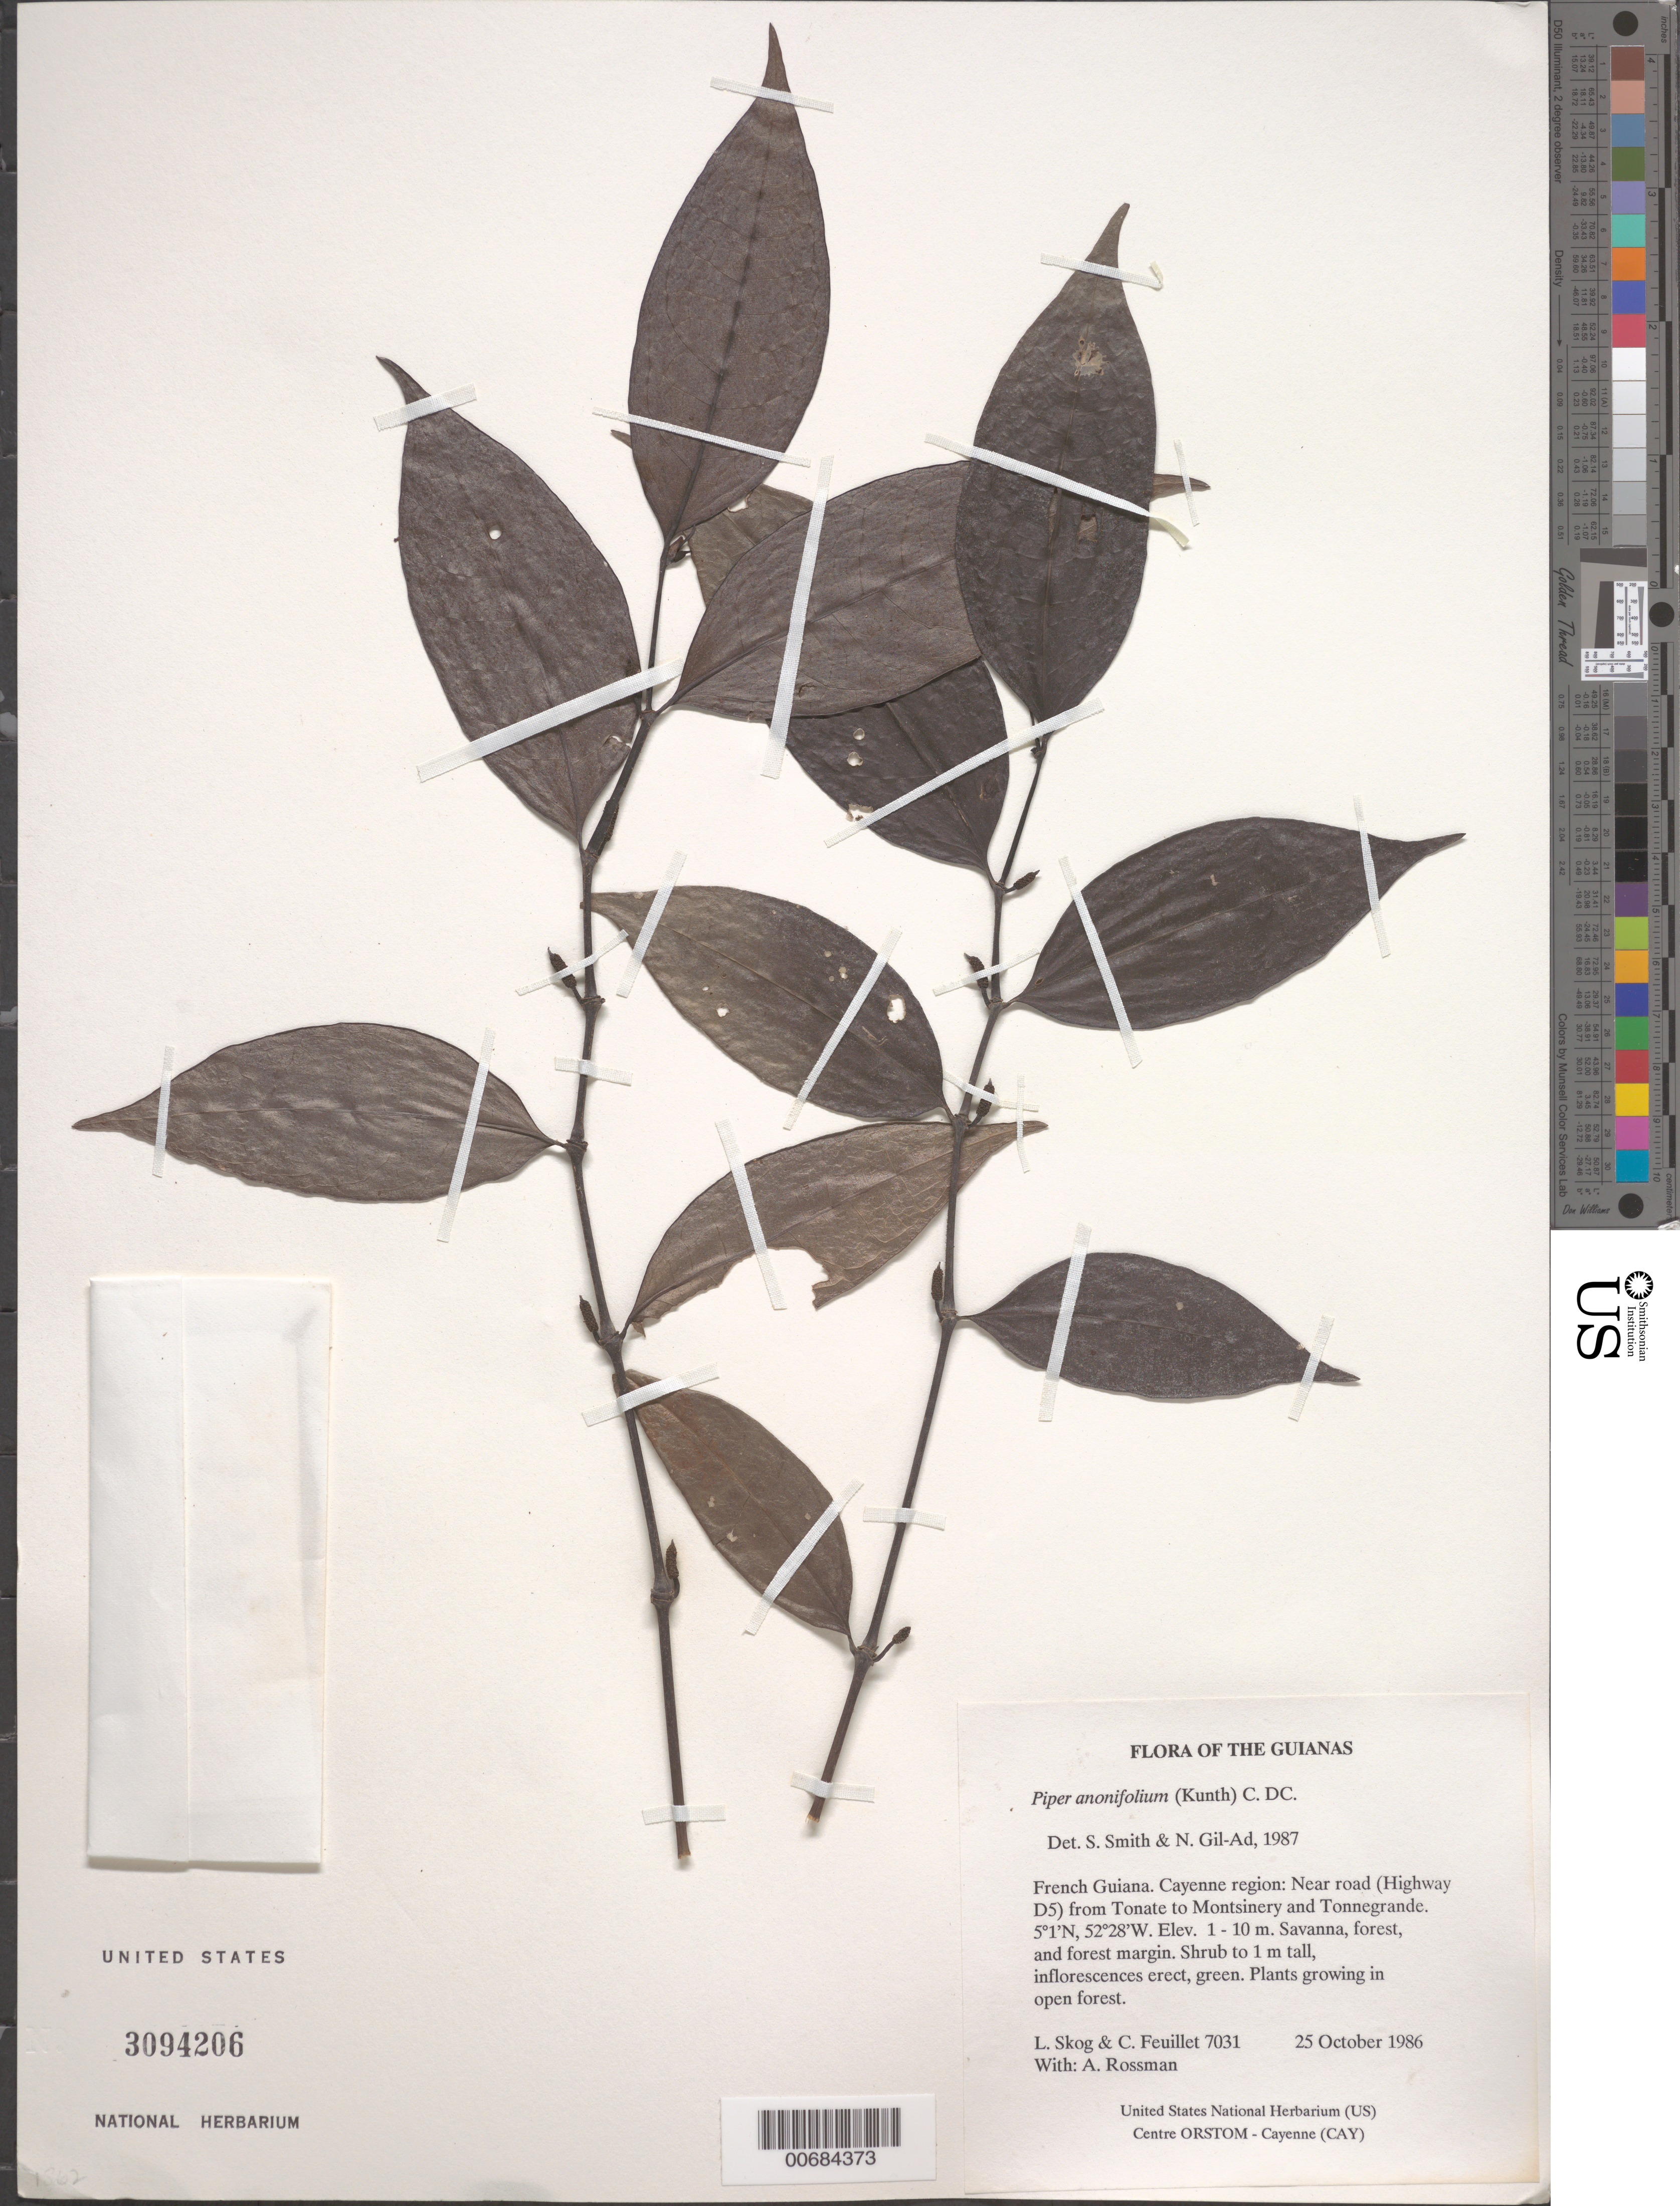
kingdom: Plantae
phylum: Tracheophyta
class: Magnoliopsida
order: Piperales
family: Piperaceae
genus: Piper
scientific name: Piper anonifolium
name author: (Kunth) C. DC.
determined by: Gil-Ad, N. L.; Smith, S. F.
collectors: L. E. Skog, C. Feuillet & A. Rossman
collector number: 7031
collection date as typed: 25 October 1986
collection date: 1986-10-25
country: French Guiana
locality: Cayenne. Near road (Highway D5) from Tonate to Montsinery and Tonnegrande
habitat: Savanna, forest, and forest margin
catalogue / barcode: US 3094206